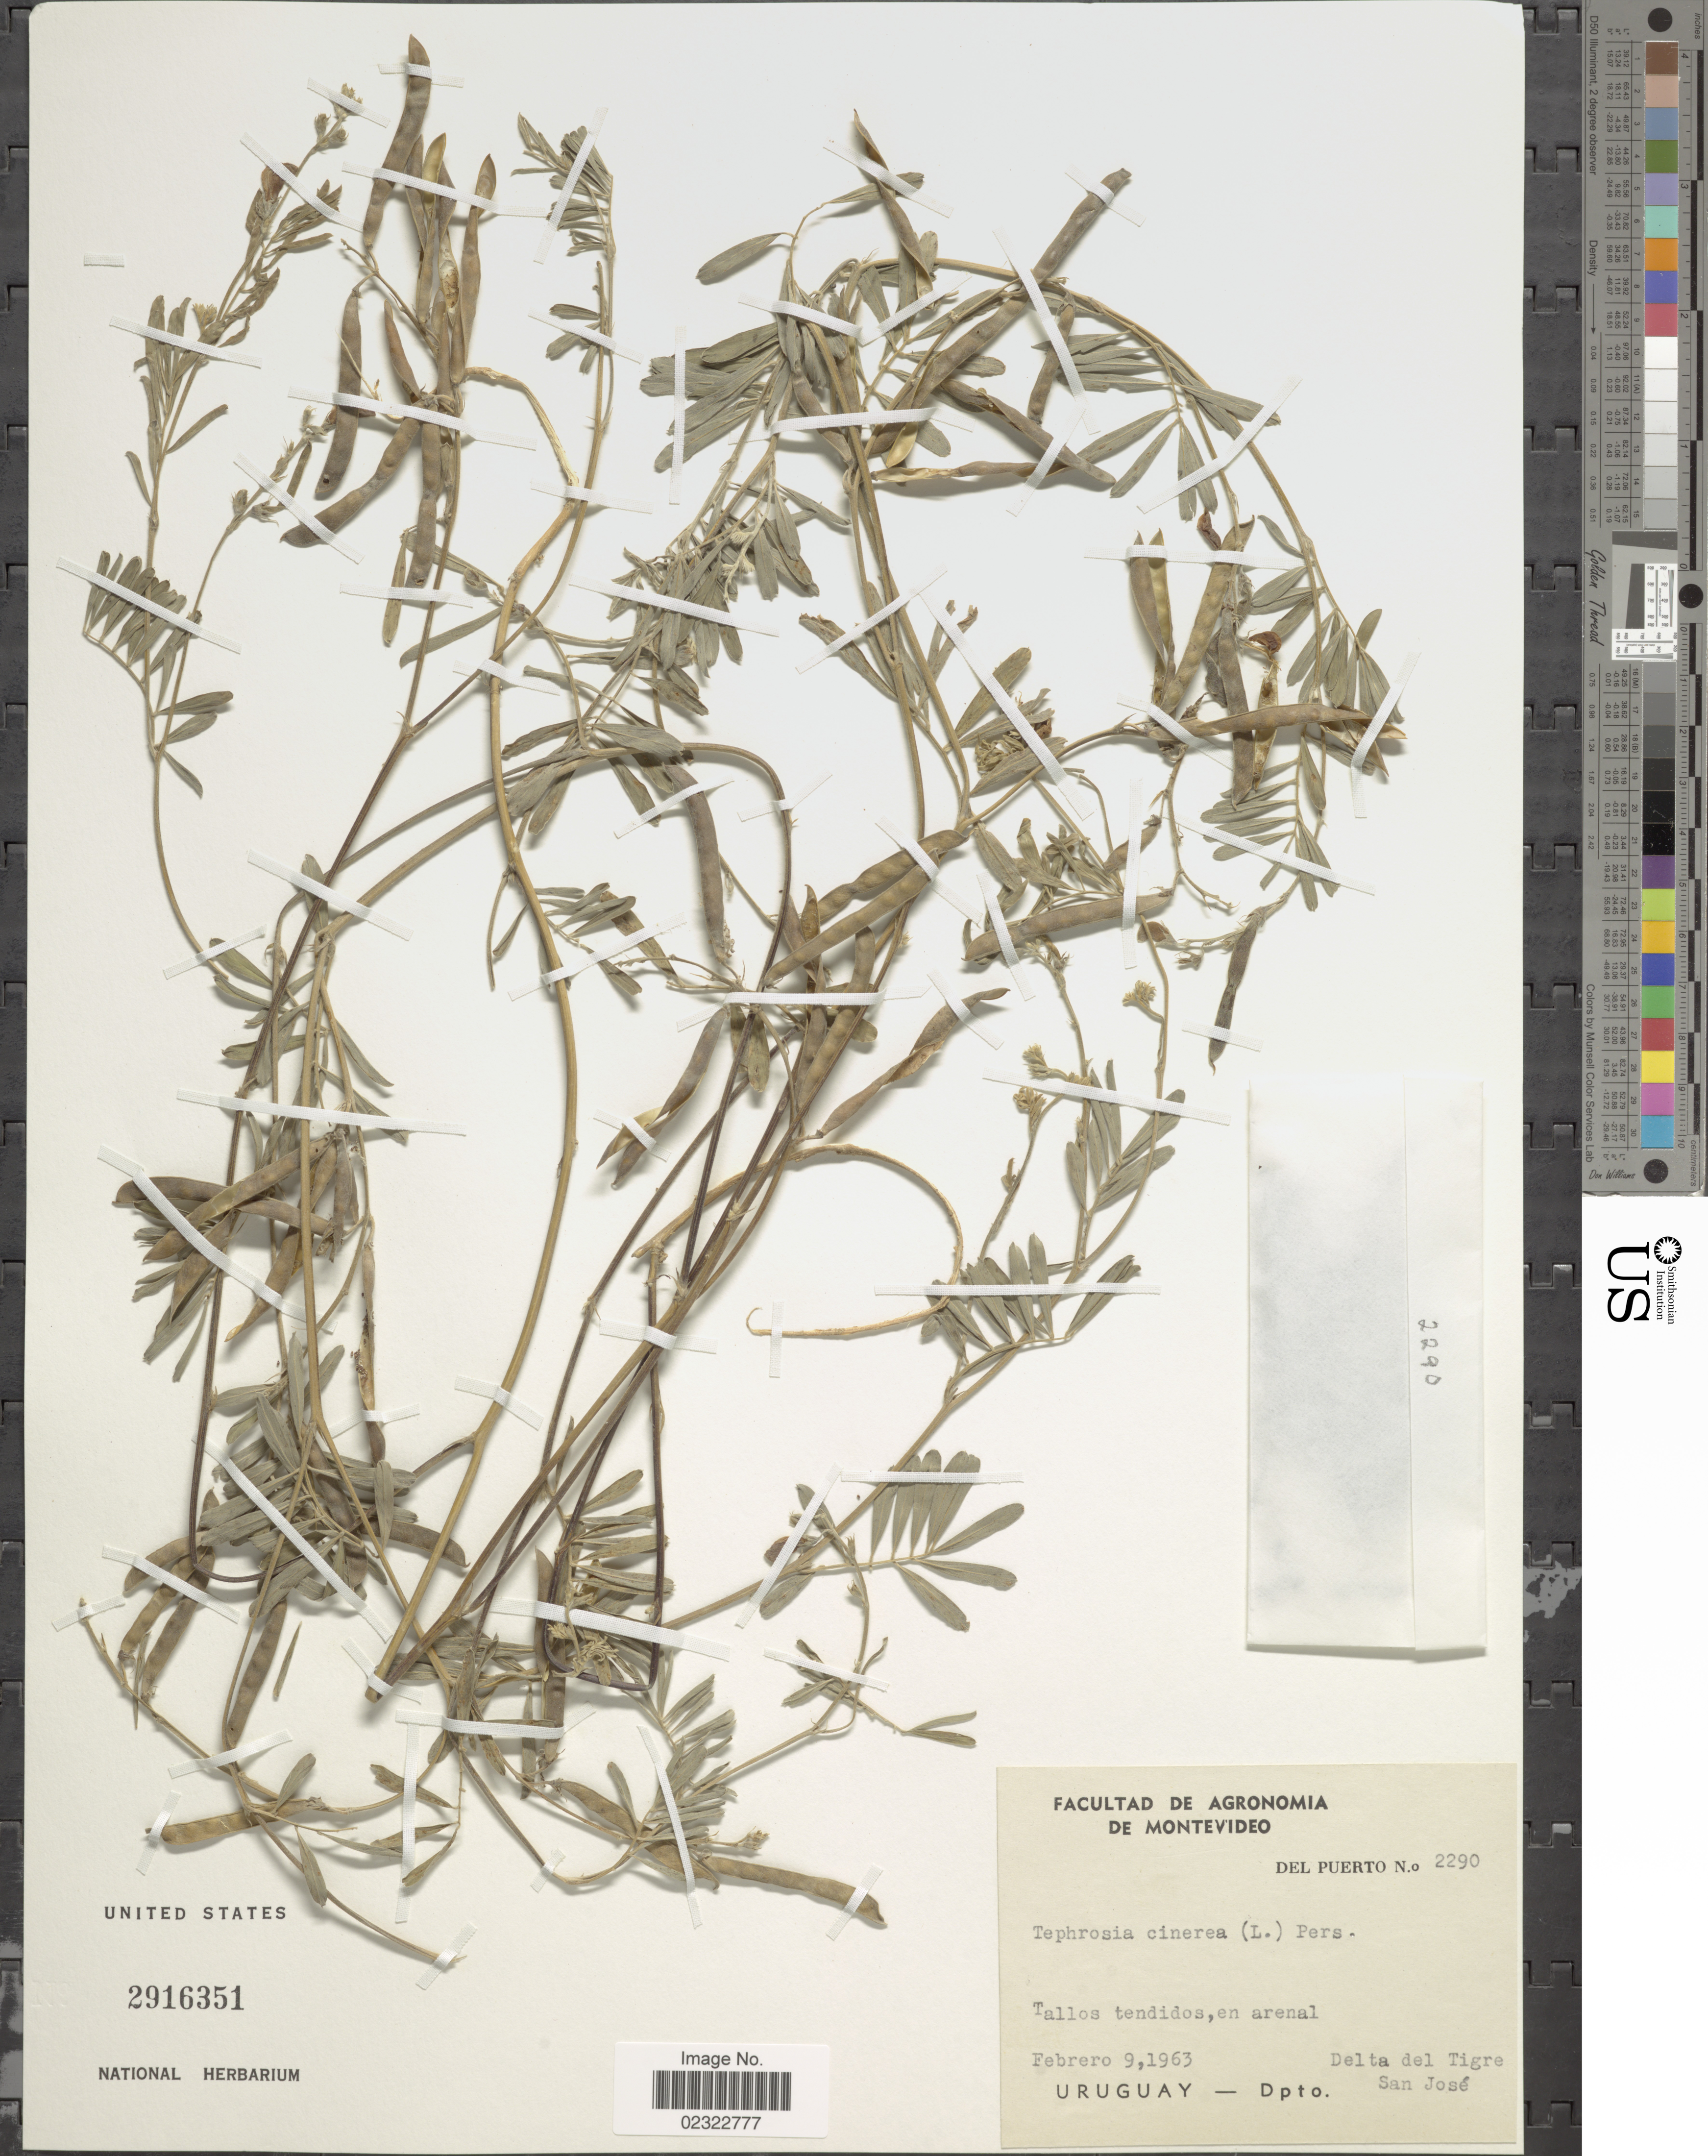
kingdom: Plantae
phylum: Tracheophyta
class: Magnoliopsida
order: Fabales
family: Fabaceae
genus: Tephrosia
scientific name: Tephrosia cinerea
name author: (L.) Pers.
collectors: Facultad de Agronomia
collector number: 2290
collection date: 1963-02-09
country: Uruguay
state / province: San Jose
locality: Delta del Tigre.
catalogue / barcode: US 2916351